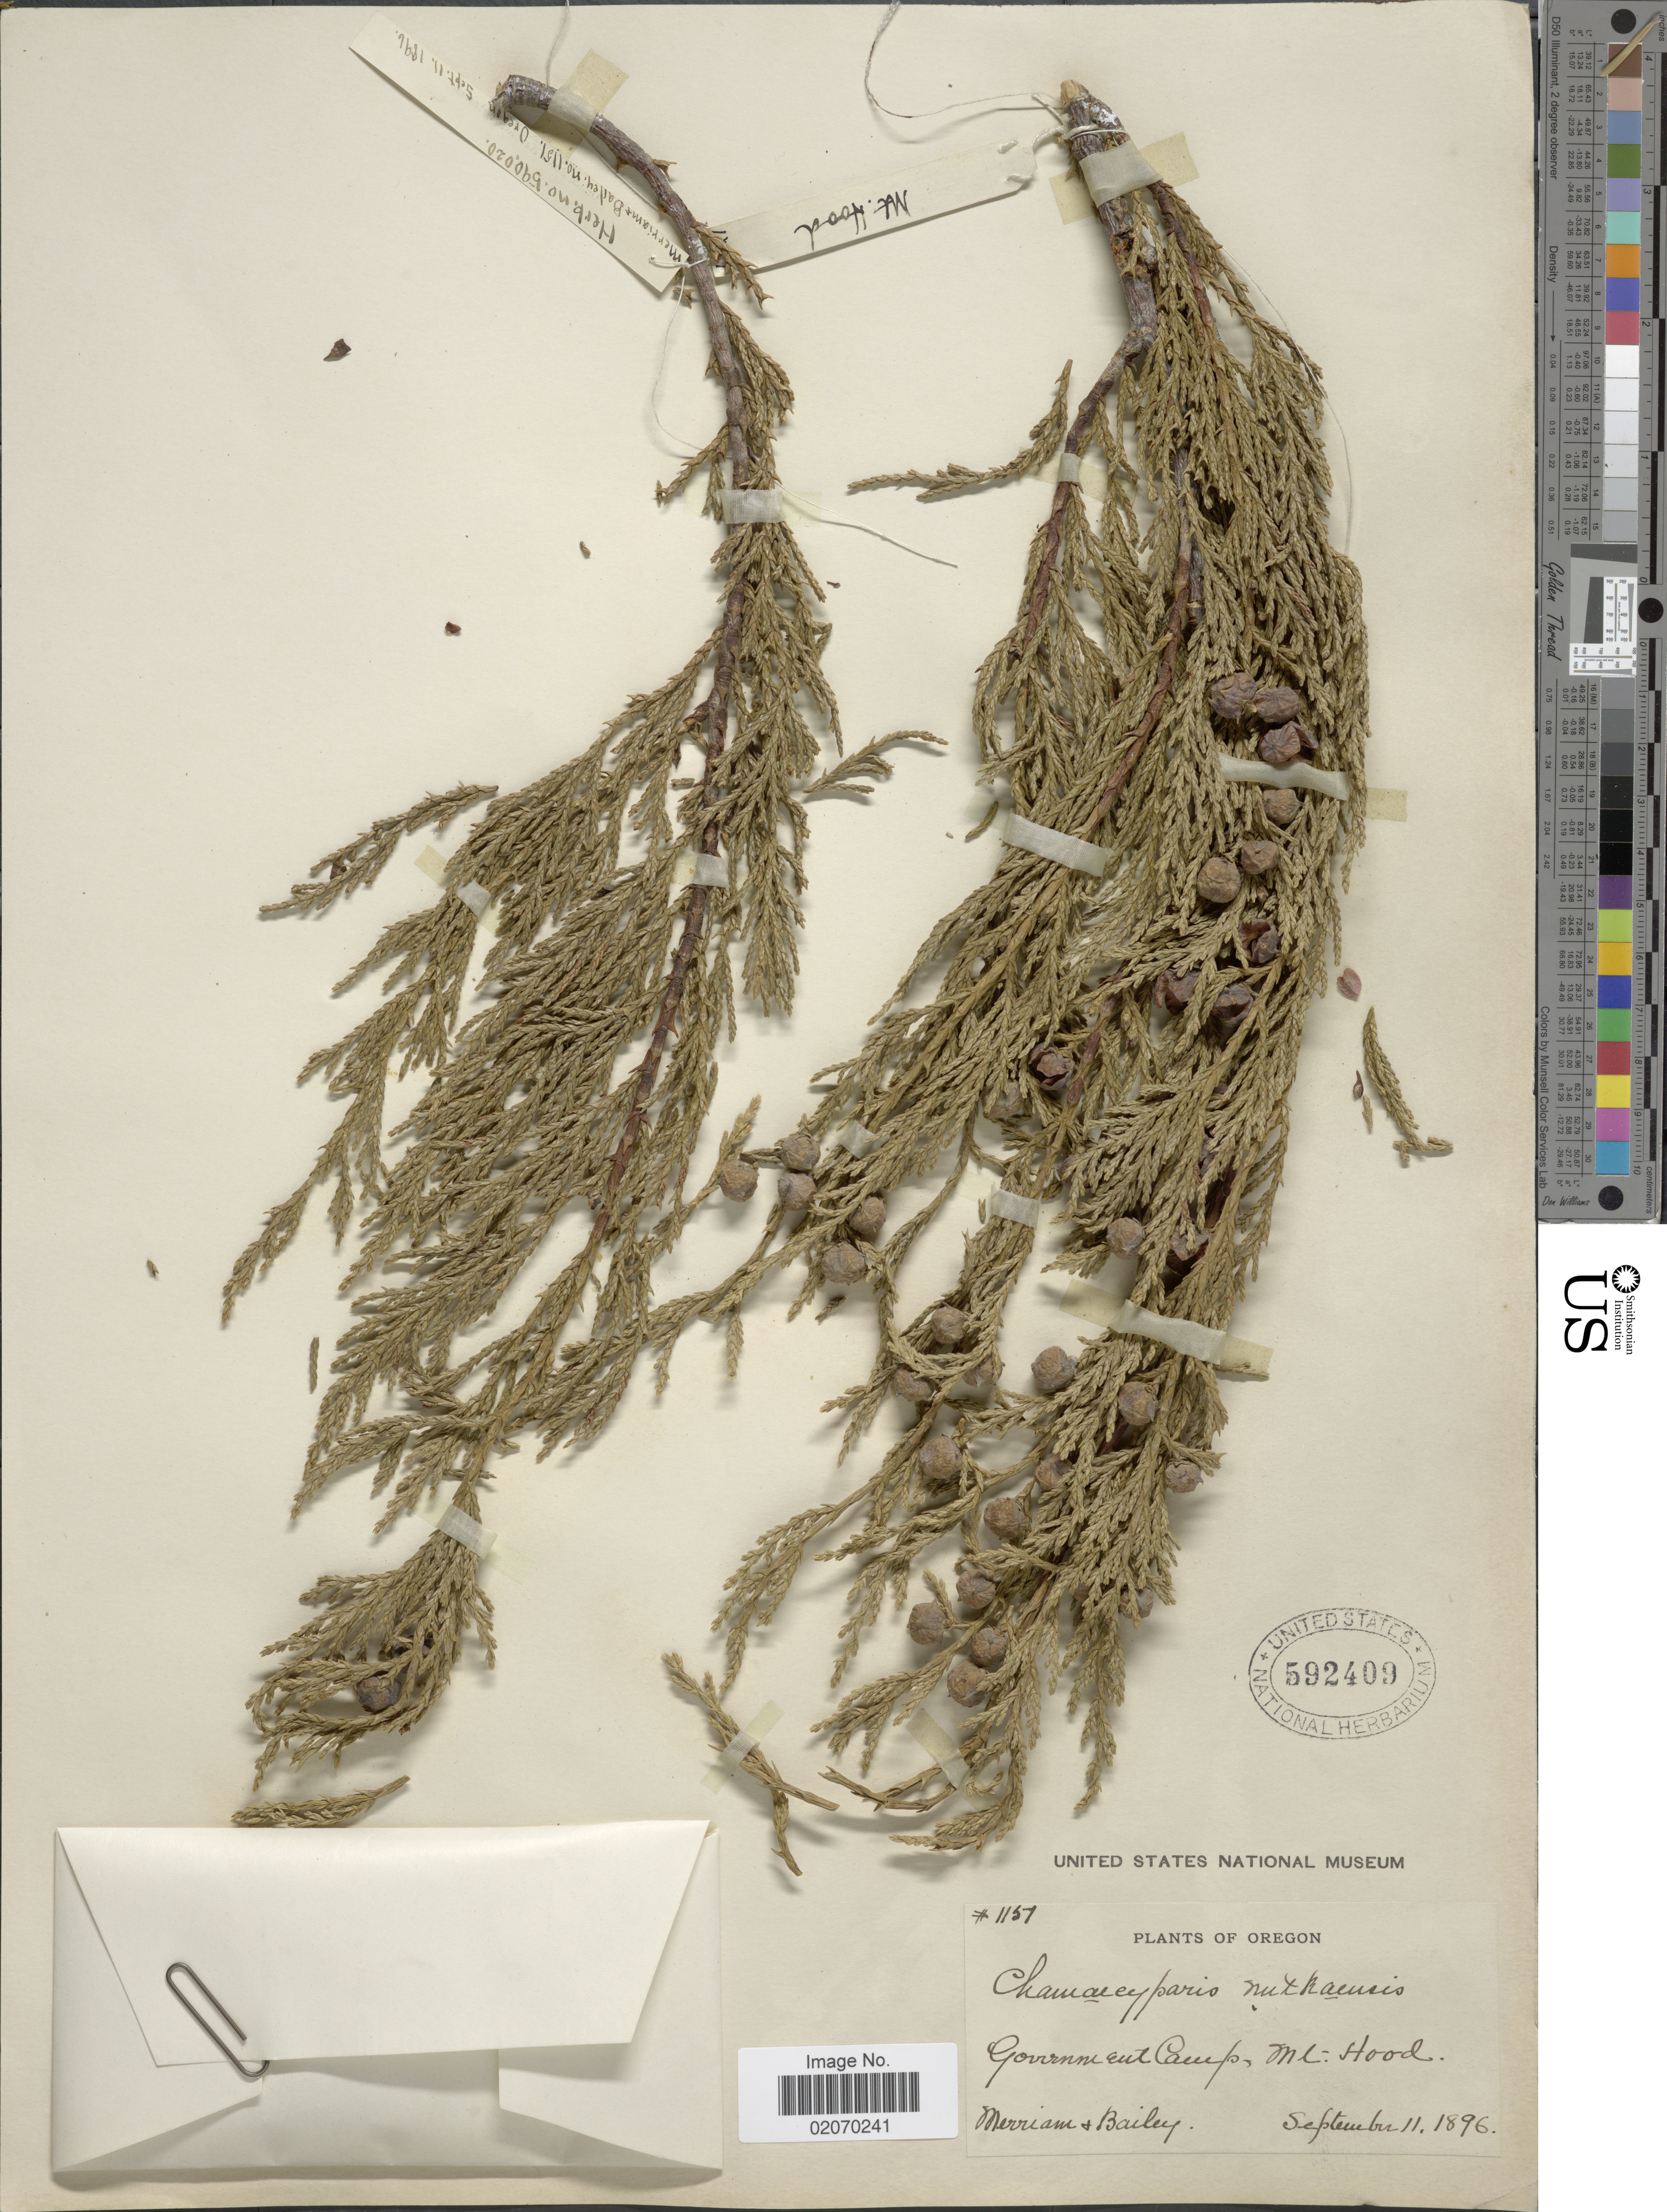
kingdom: Plantae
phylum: Tracheophyta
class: Pinopsida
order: Pinales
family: Cupressaceae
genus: Chamaecyparis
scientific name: Chamaecyparis nootkatensis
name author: (D. Don) Spach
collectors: -. Merriam & Bailey, --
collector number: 1157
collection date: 1896-09-11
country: United States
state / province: Oregon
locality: Goverment Camp, Mt. Hood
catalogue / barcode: US 592409